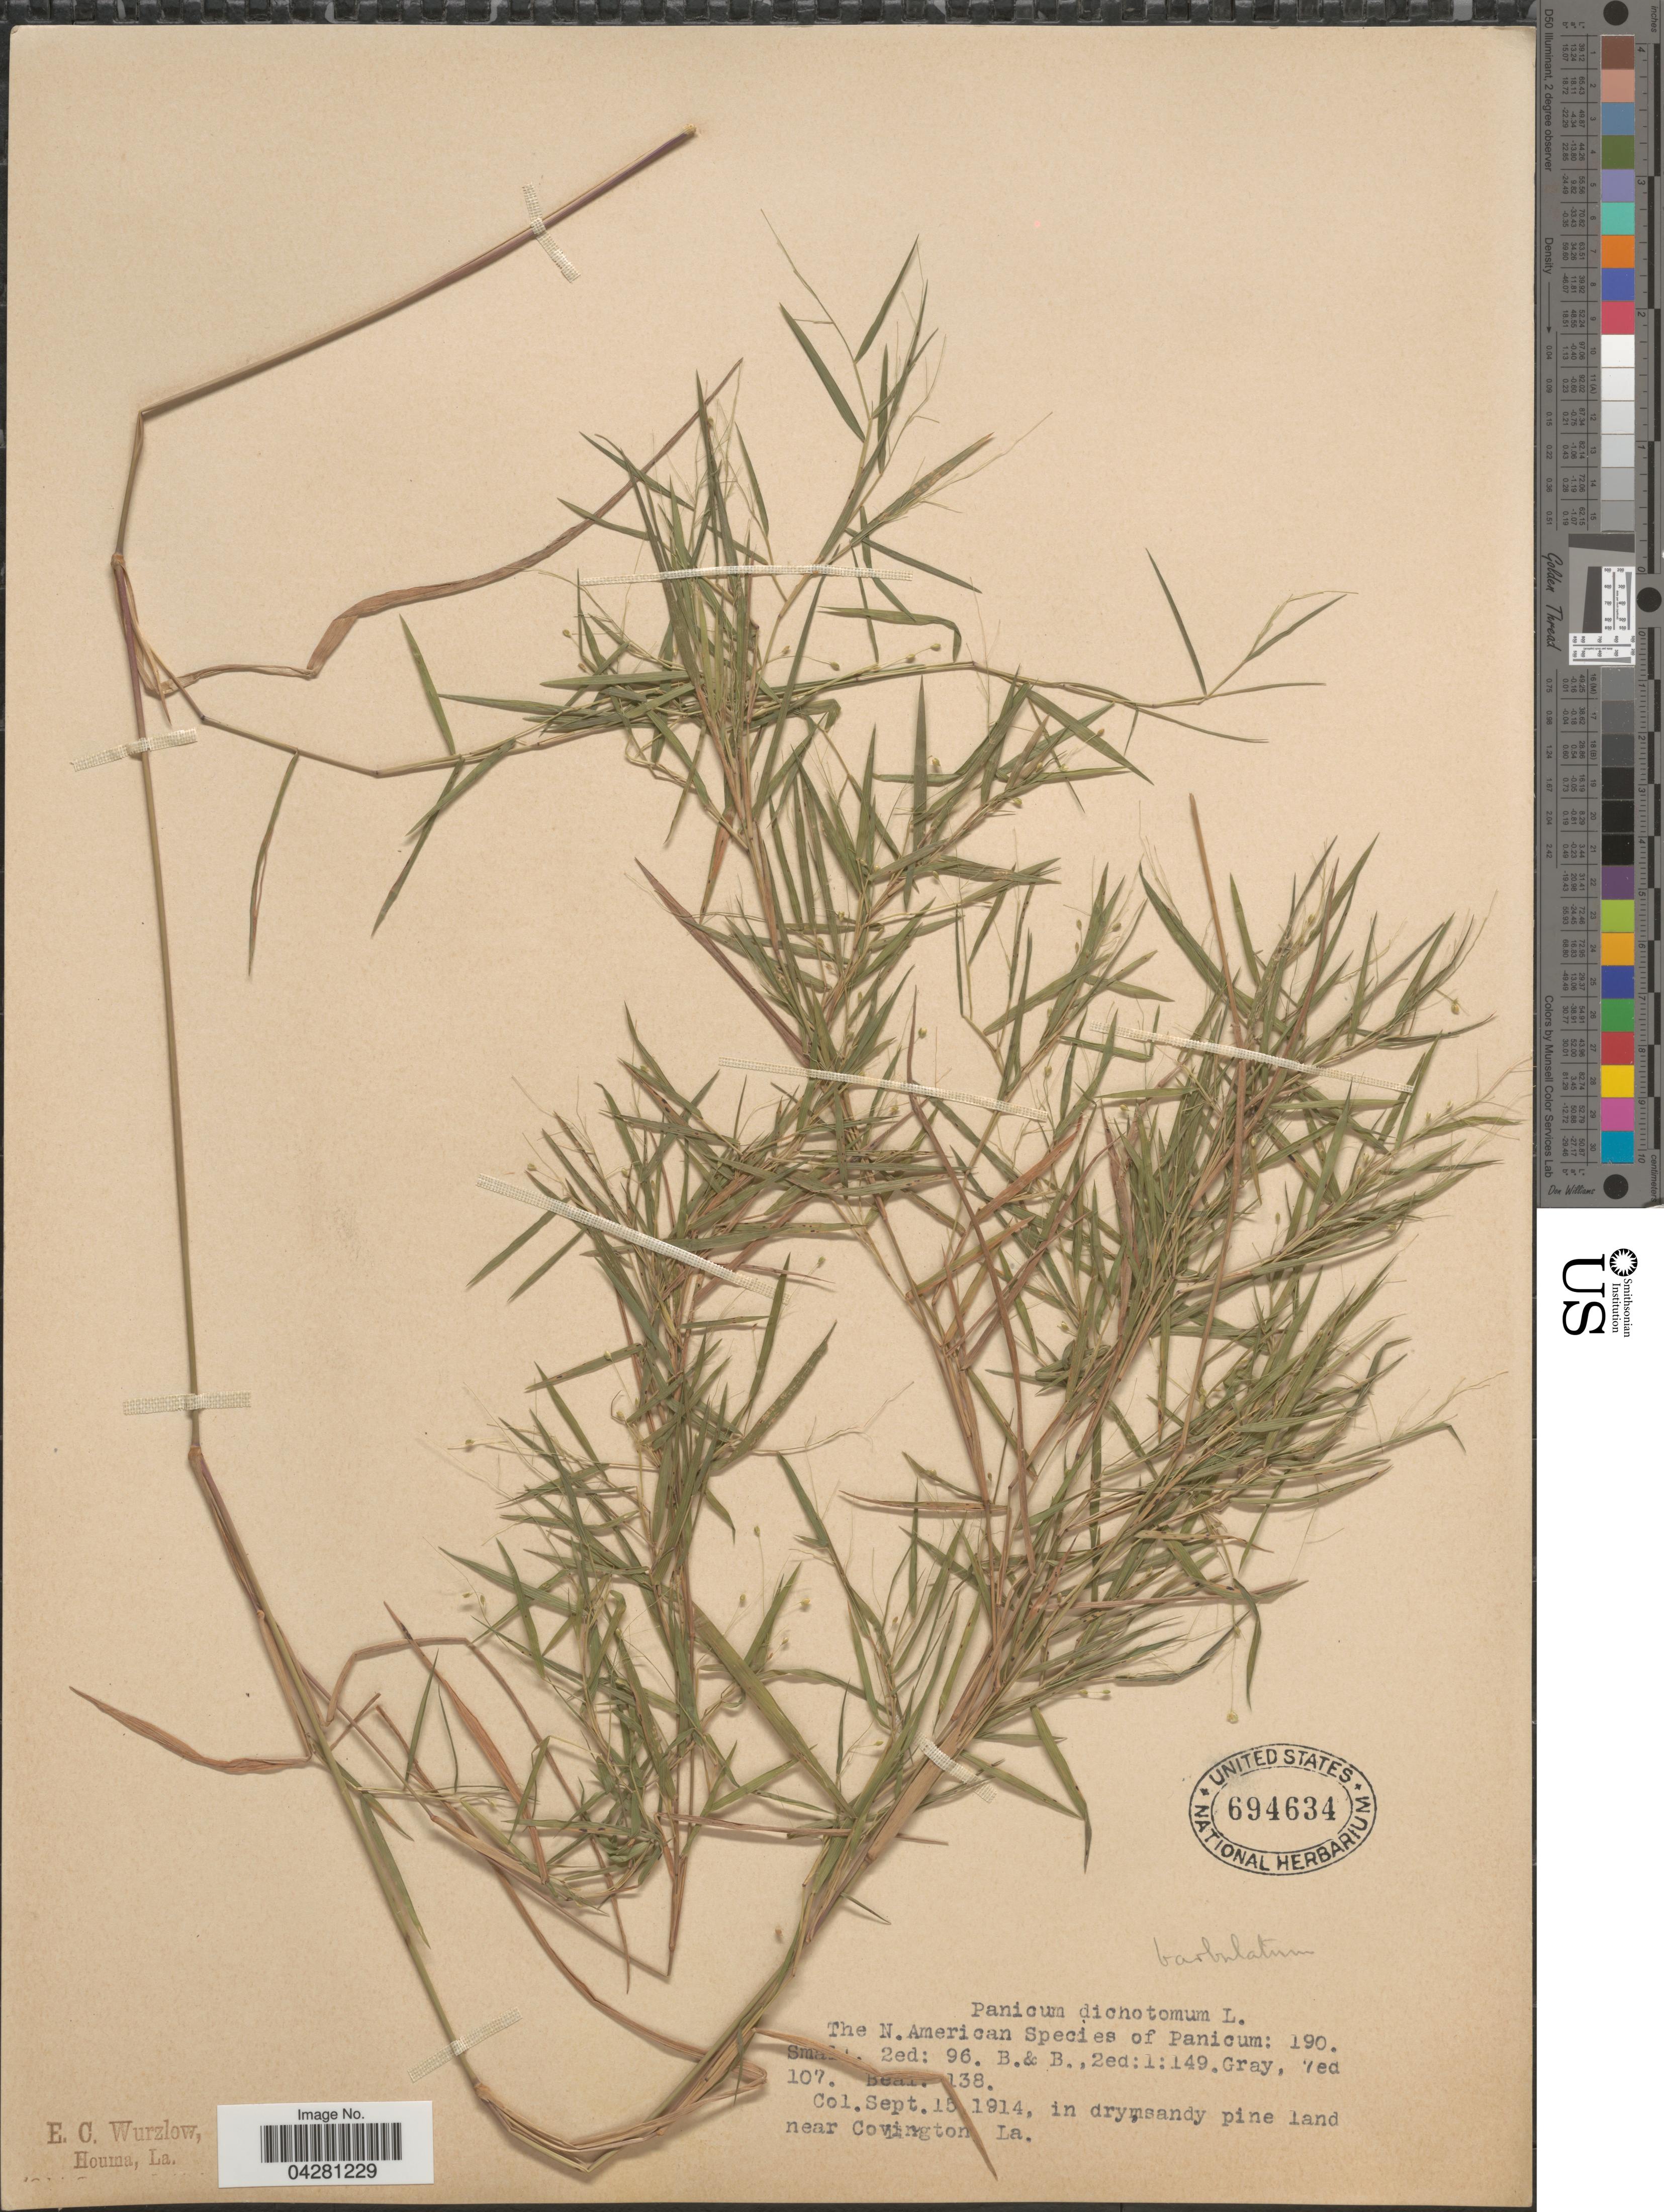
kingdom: Plantae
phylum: Tracheophyta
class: Liliopsida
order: Poales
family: Poaceae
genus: Dichanthelium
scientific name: Dichanthelium dichotomum var. dichotomum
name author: (L.) Gould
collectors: Beal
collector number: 138?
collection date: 1914-09-15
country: United States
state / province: Louisiana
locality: Near Covington.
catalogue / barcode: US 694634